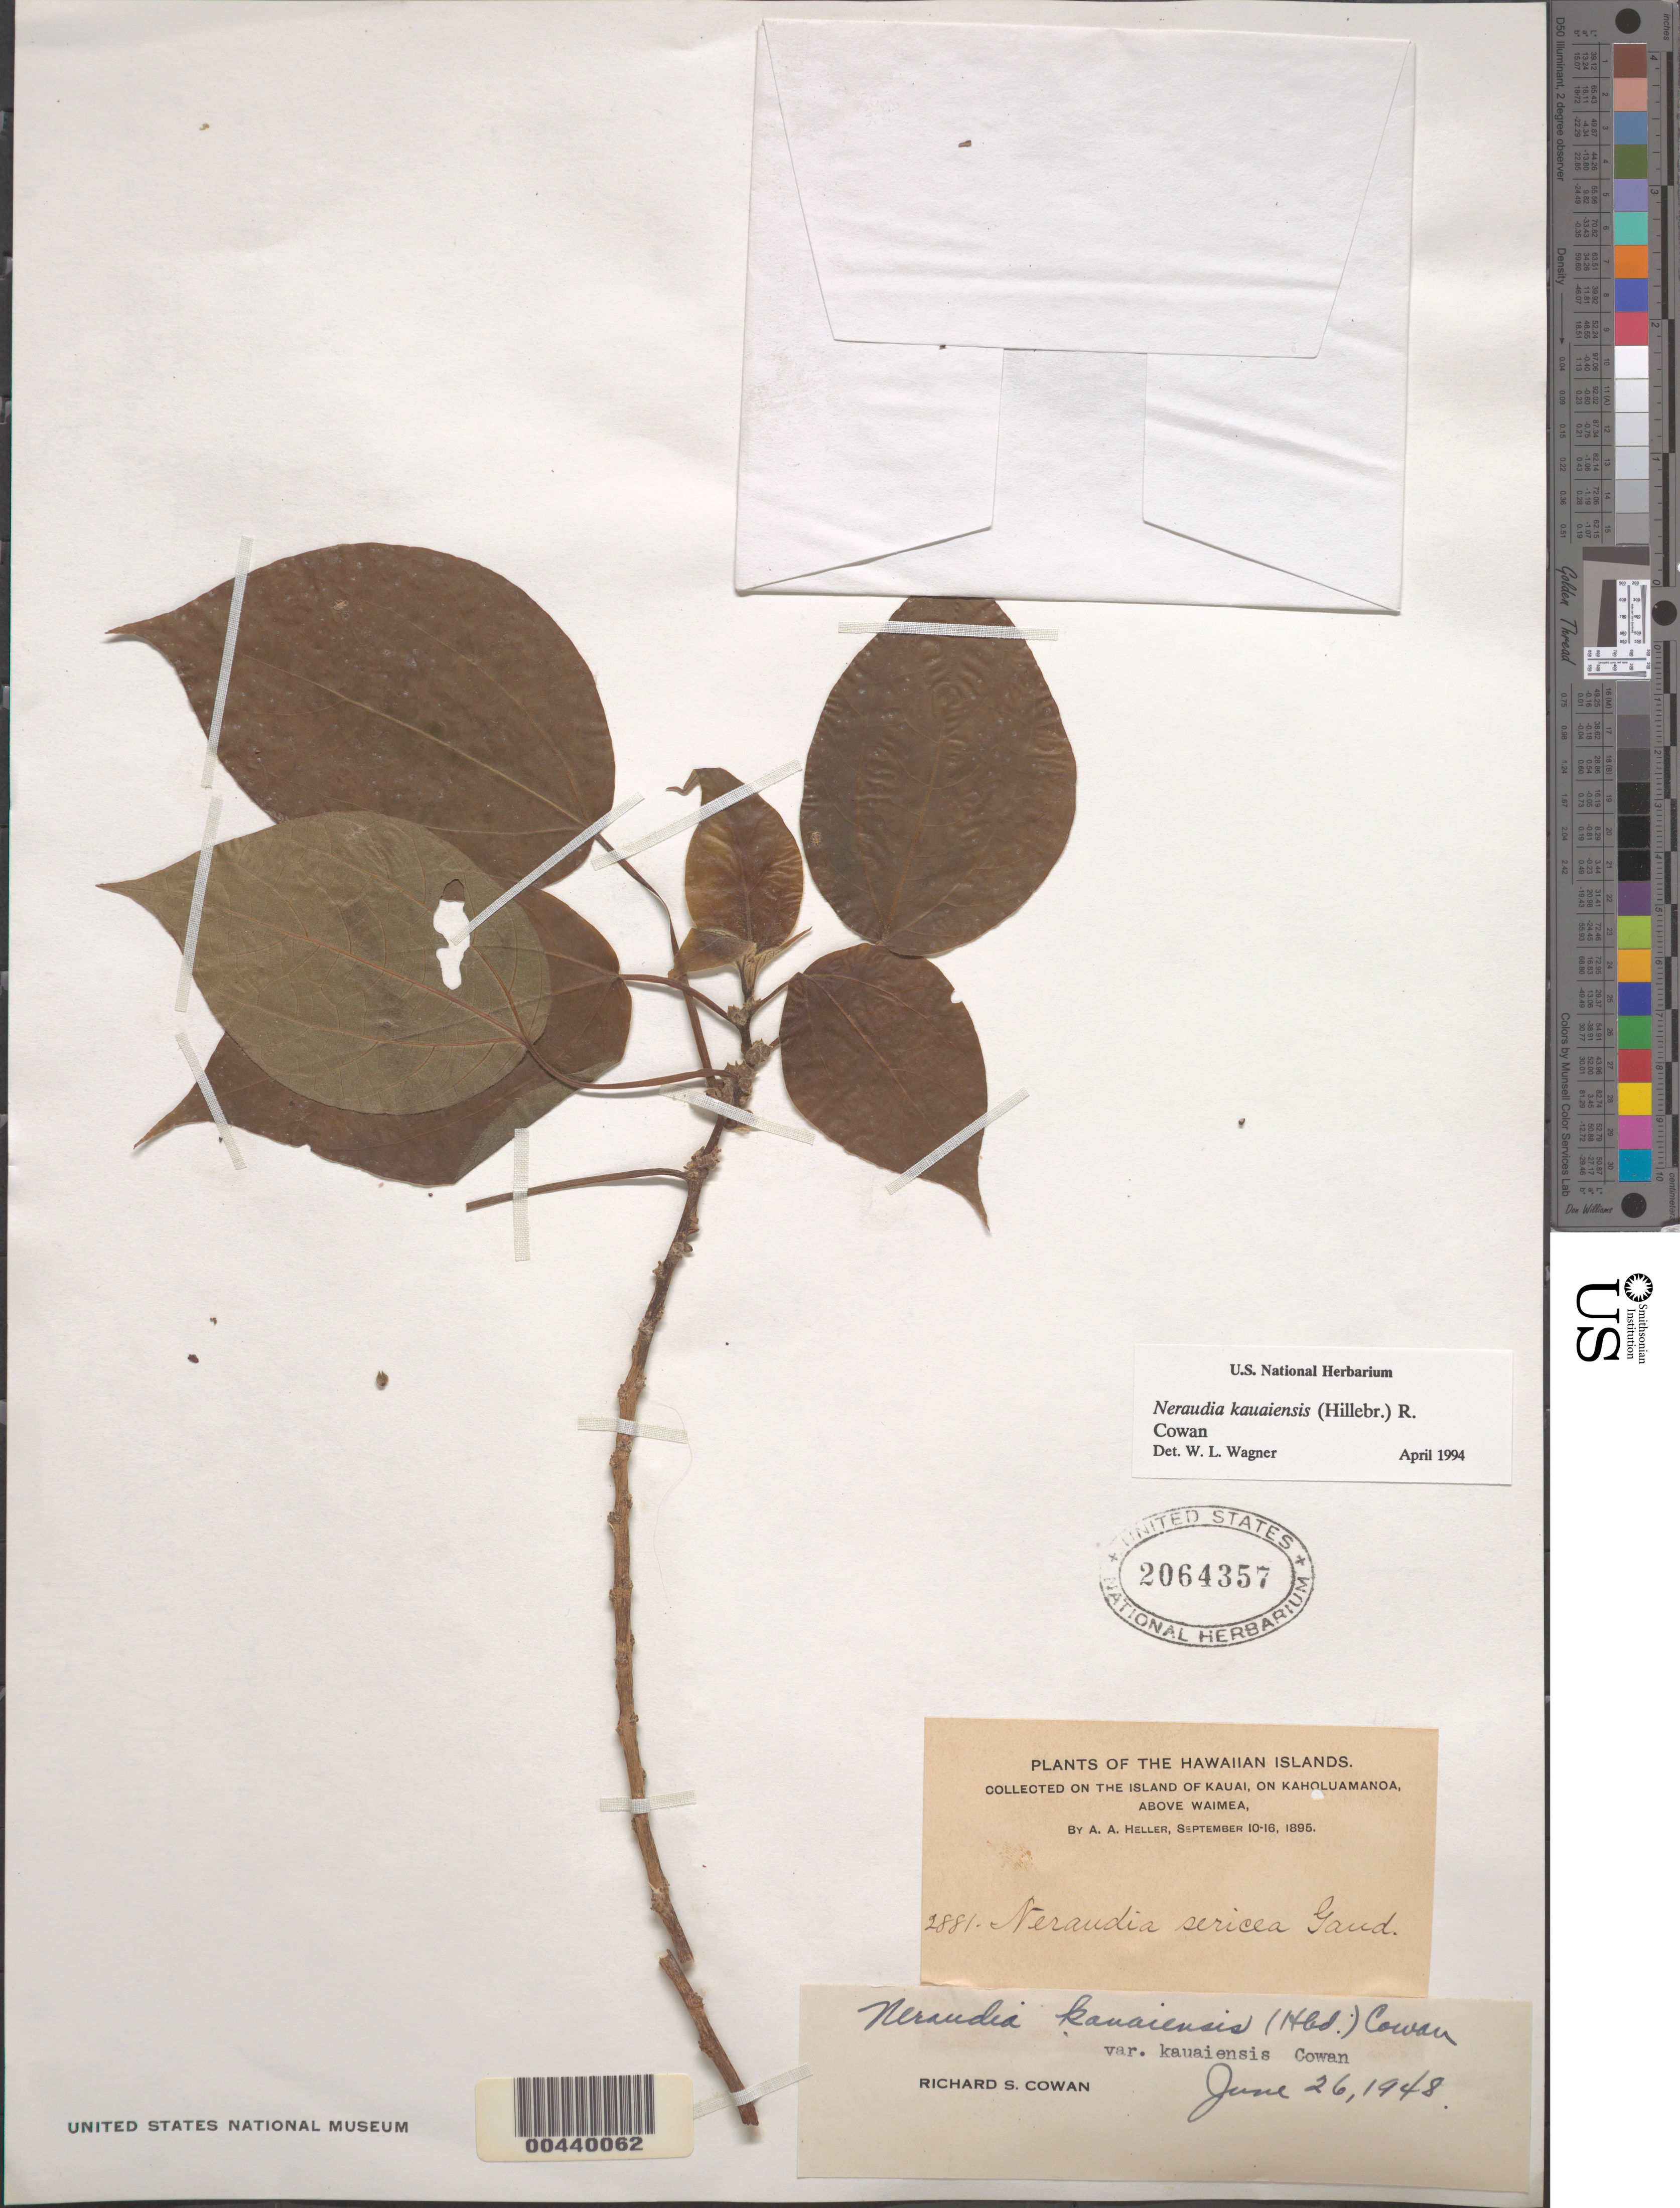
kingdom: Plantae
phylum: Tracheophyta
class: Magnoliopsida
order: Rosales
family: Urticaceae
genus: Neraudia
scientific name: Neraudia kauaiensis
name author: (Hillebr.) R.S. Cowan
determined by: Wagner, W. L., (BOT), Smithsonian Institution - National Museum of Natural History (UNITED STATES)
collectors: A. A. Heller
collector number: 2881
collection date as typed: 10 Sep 1895 to 16 Sep 1895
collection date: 1895-09-10/1895-09-16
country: United States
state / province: Hawaii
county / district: Kauai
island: Kaua'i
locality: On Kaholuamanoa, above Waimea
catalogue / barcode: US 2064357